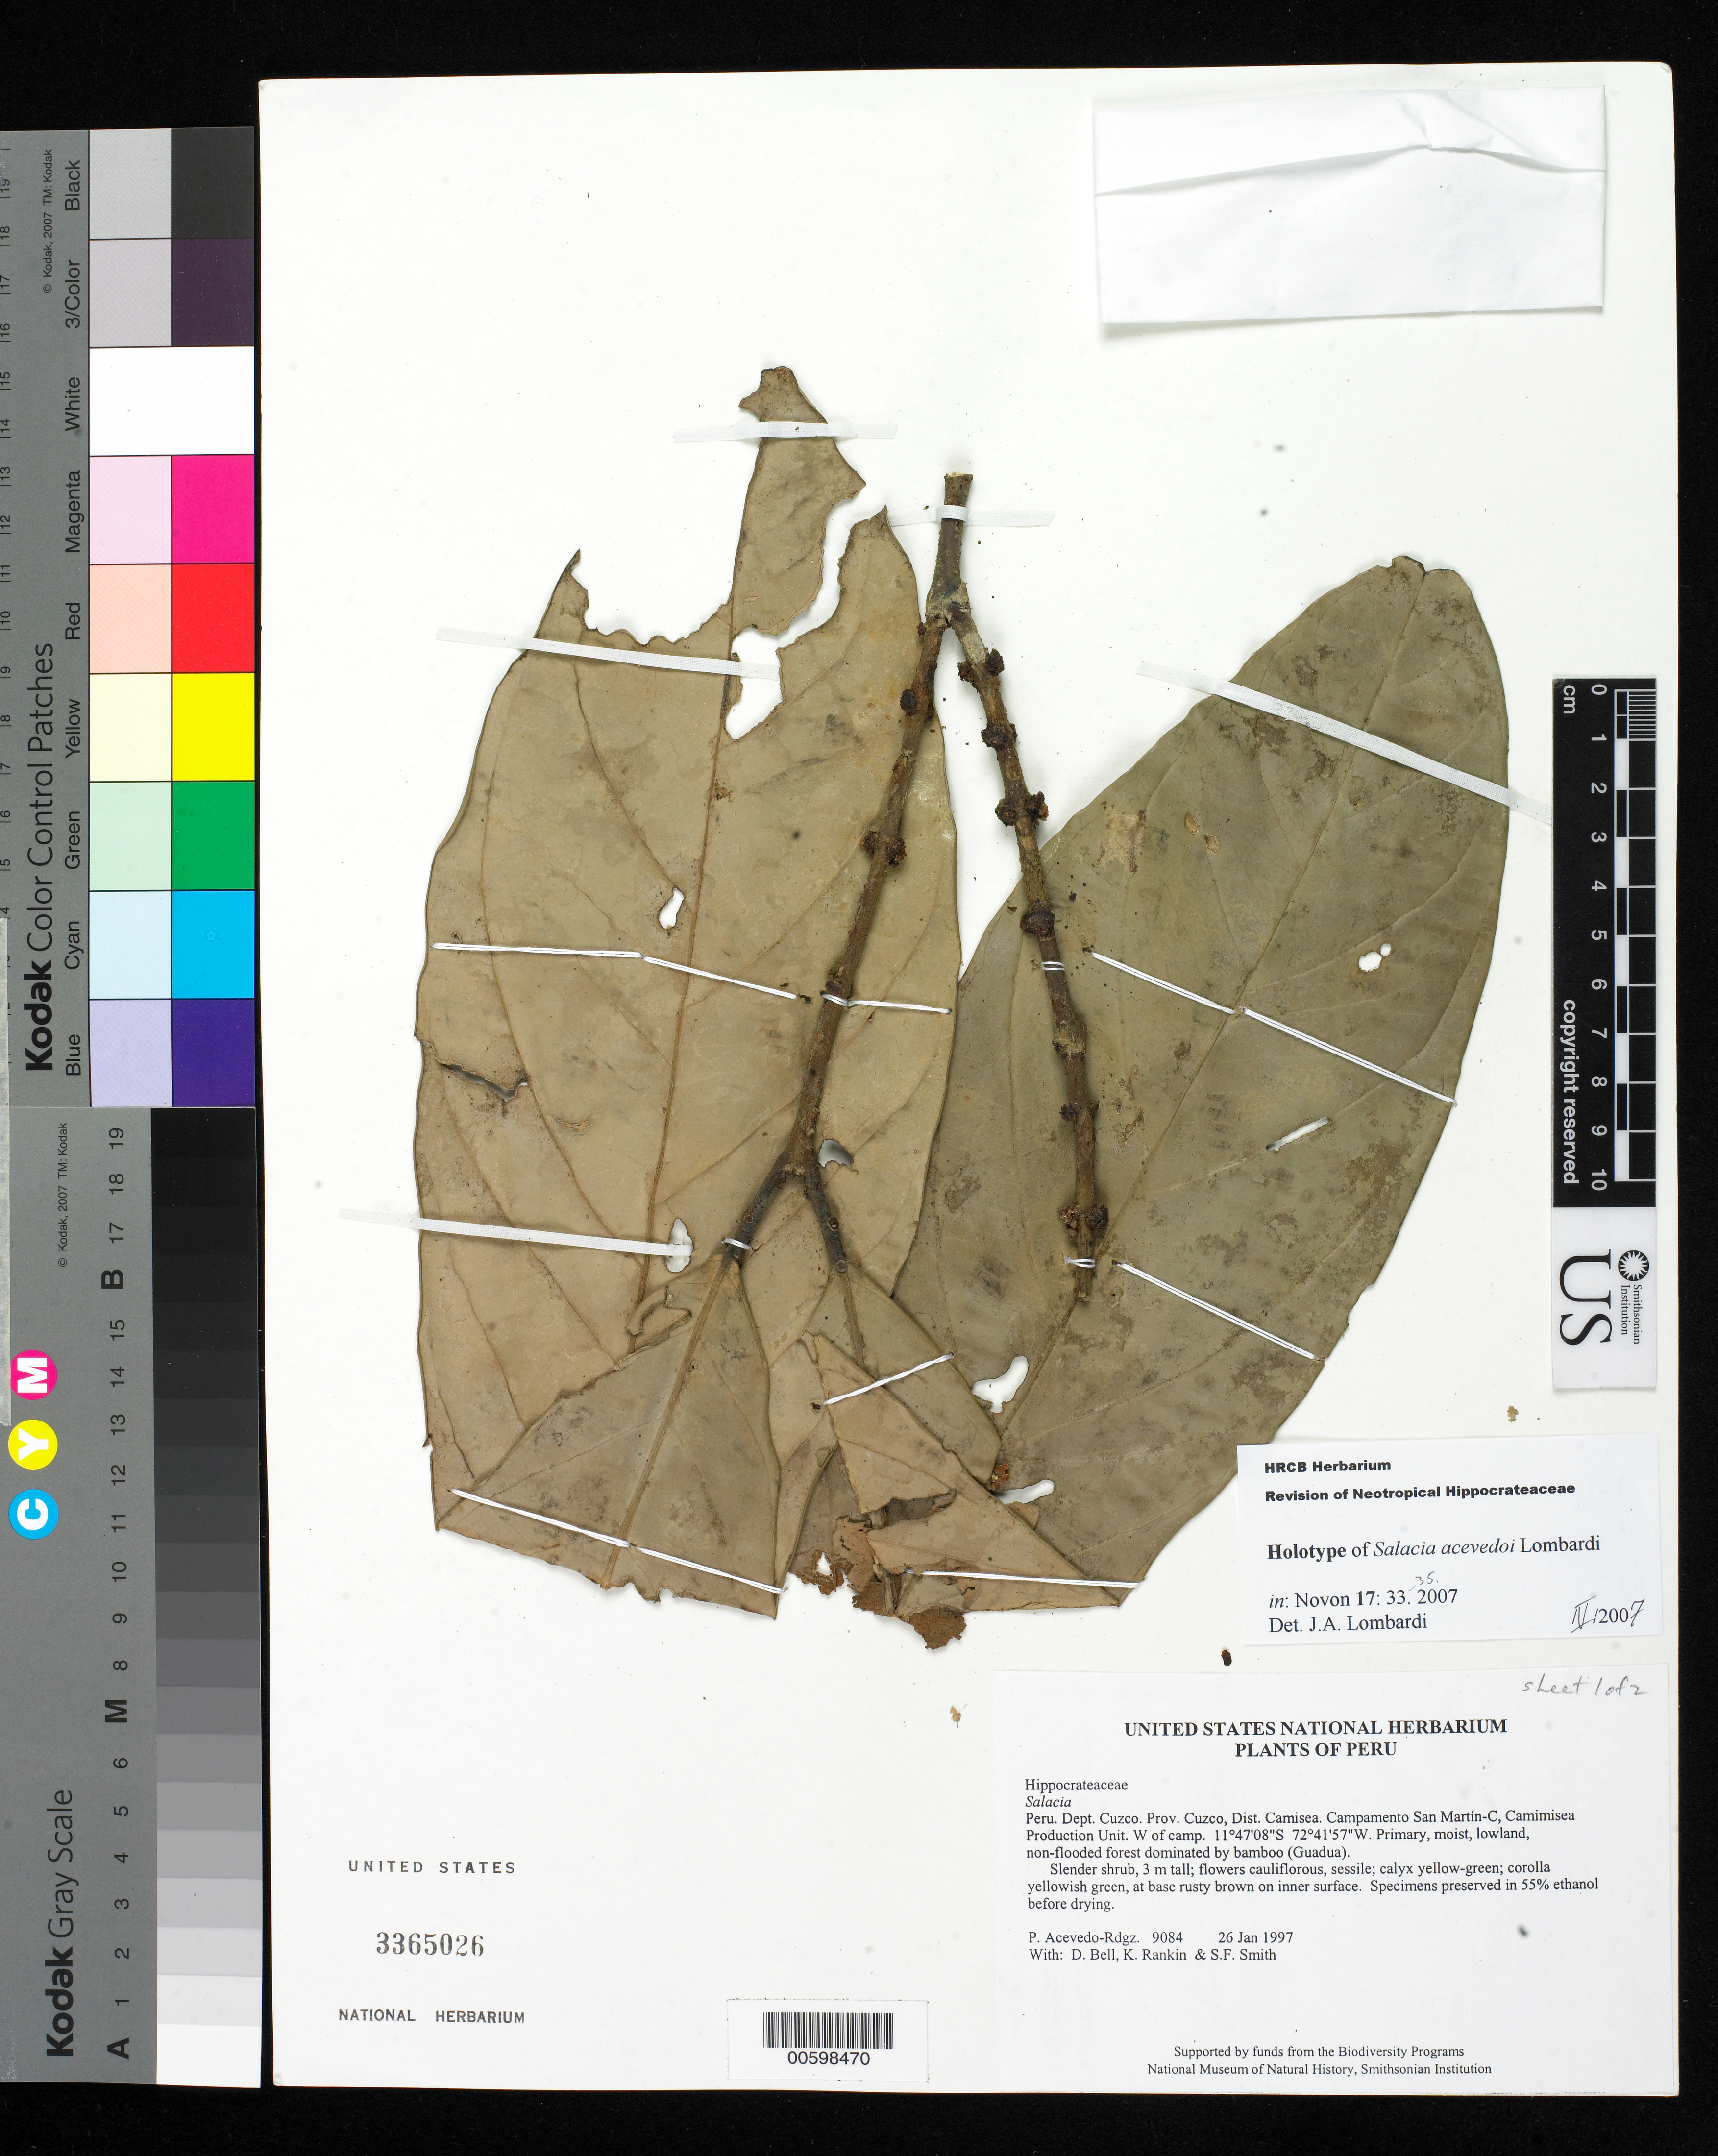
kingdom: Plantae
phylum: Tracheophyta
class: Magnoliopsida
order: Celastrales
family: Celastraceae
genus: Salacia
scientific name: Salacia acevedoi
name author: Lombardi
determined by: Lombardi, Julio A.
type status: Holotype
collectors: P. Acevedo-Rodr., D. A. Bell, K. Rankin & S.F. Smith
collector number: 9084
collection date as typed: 26 Jan 1997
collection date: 1997-01-26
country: Peru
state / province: Cusco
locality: Dept. Cuzco. Prov. Cuzco, Dist. Camisea. Campamento San Martín-C, Camisea Production Unit, W of camp.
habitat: Primary, moist, lowland, non-flooded forest.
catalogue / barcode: US 3365026